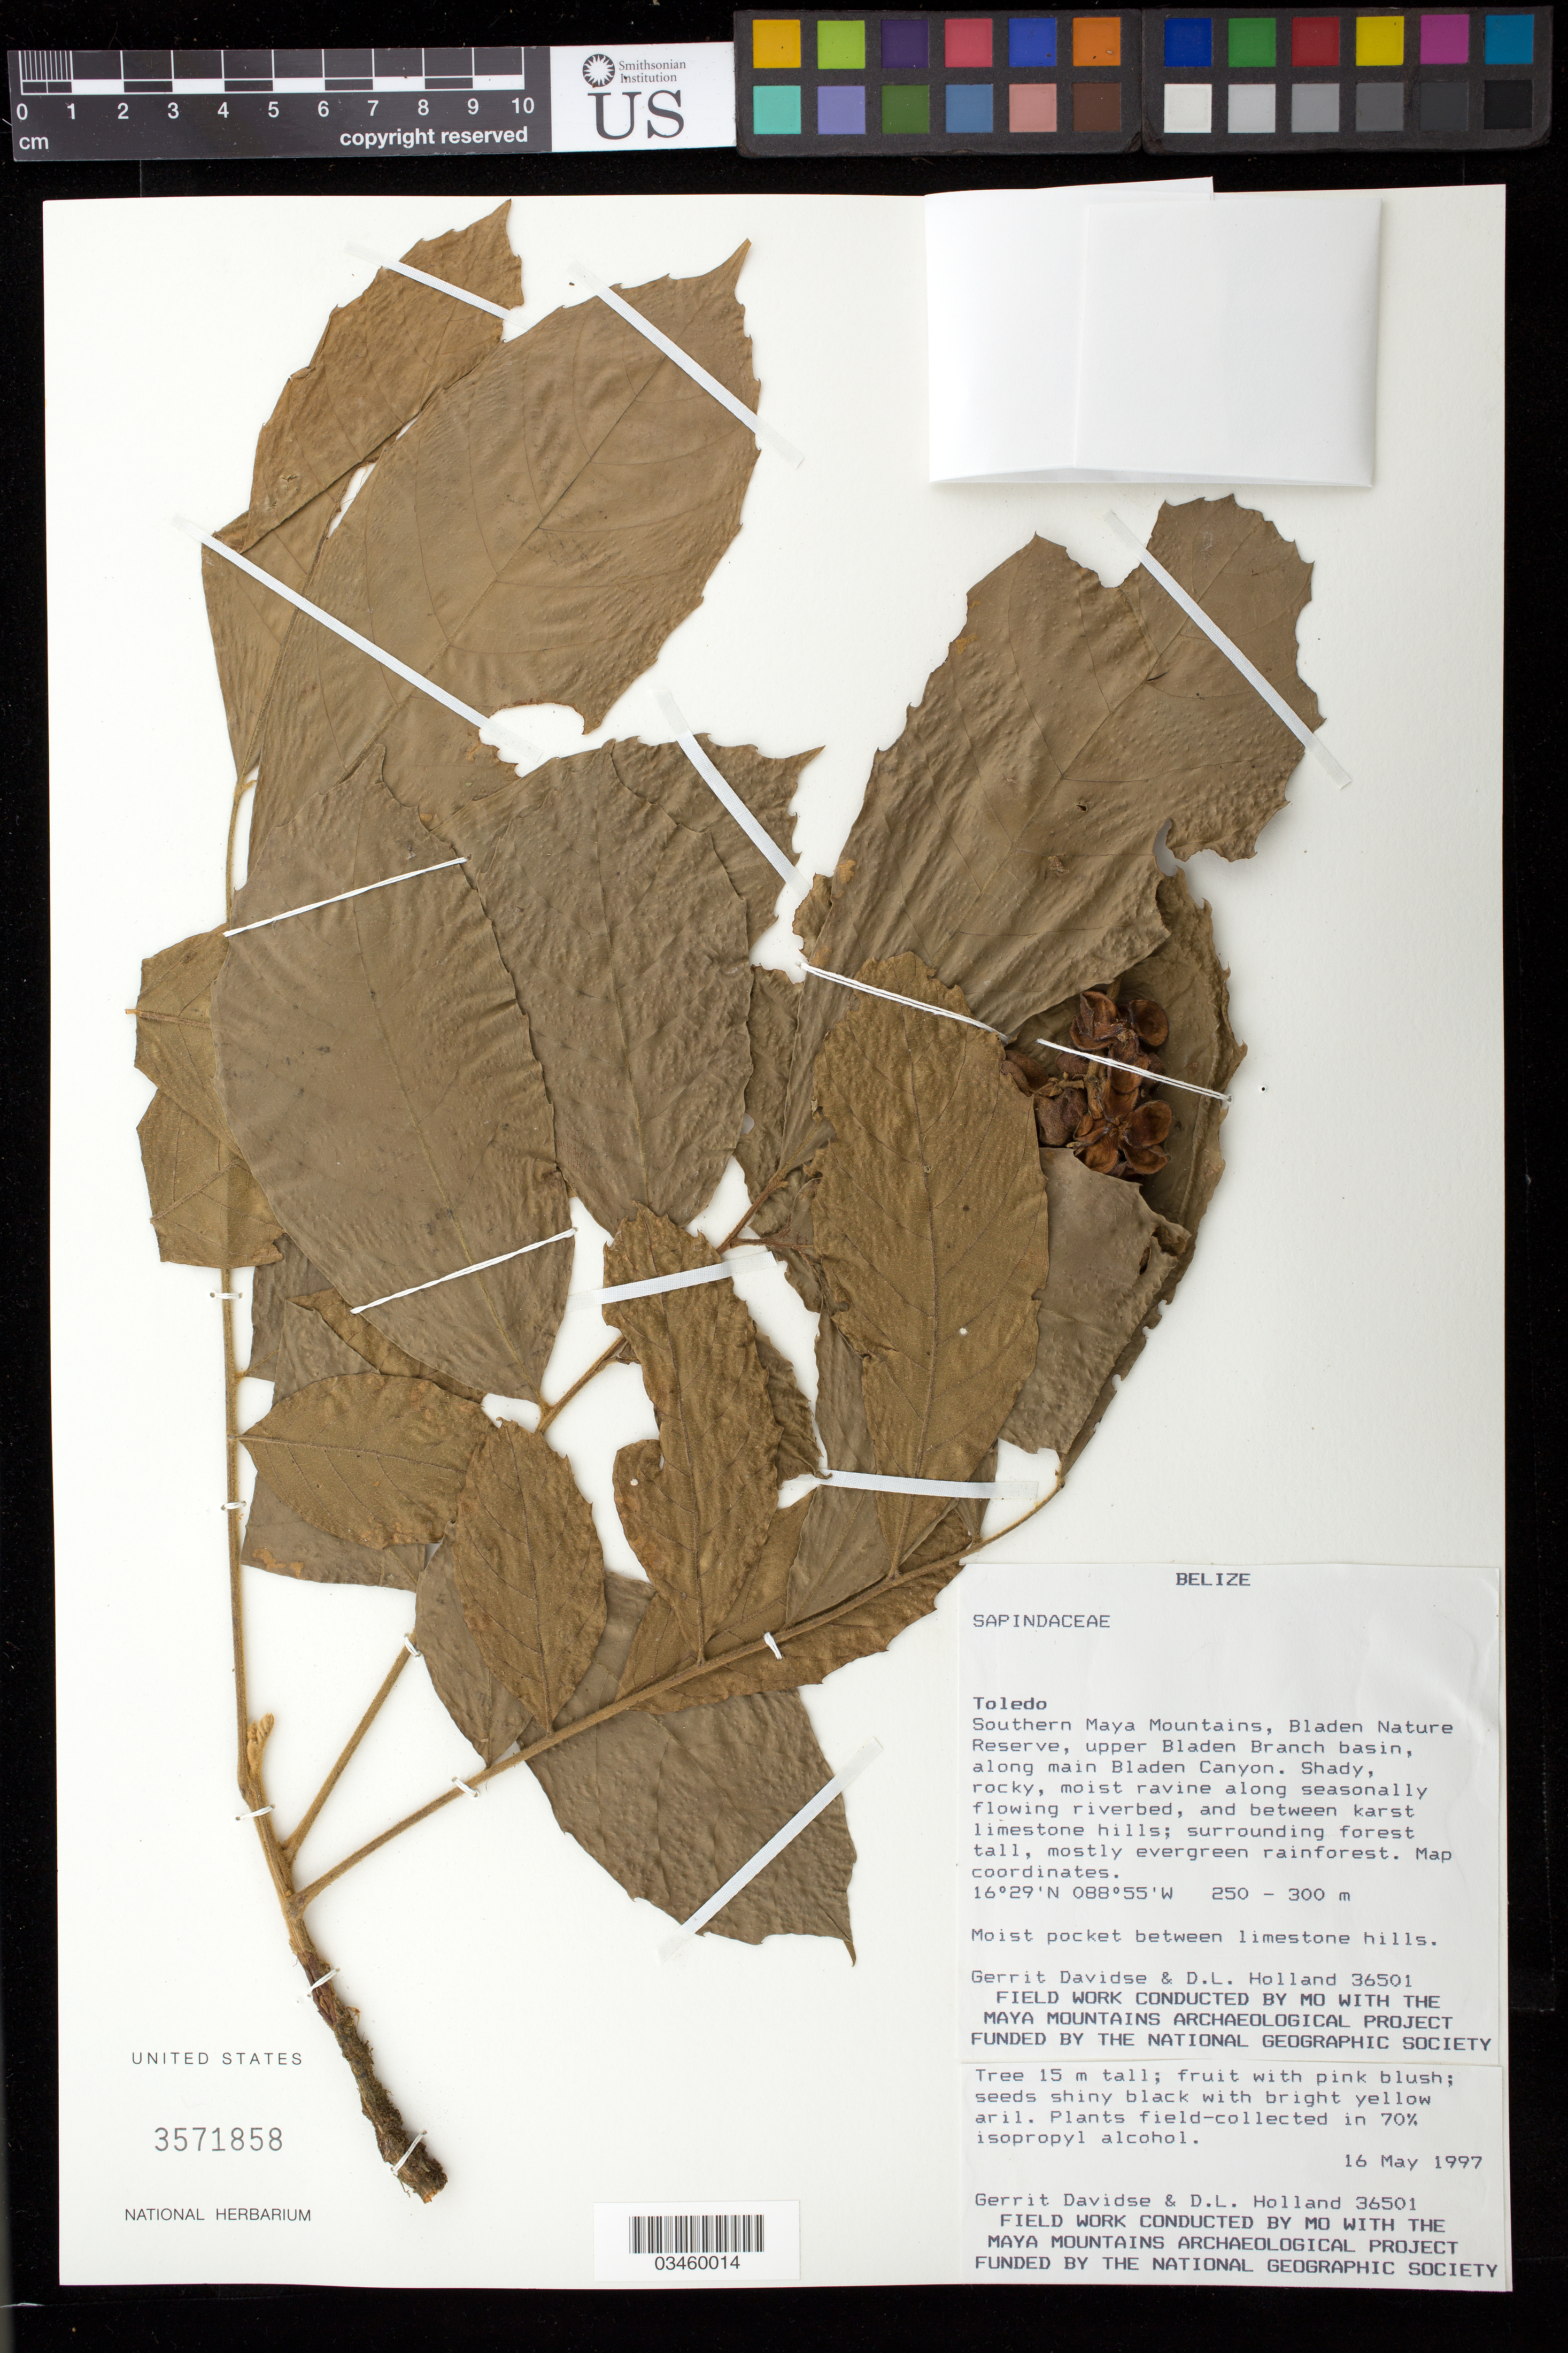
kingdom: Plantae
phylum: Tracheophyta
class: Magnoliopsida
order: Sapindales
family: Sapindaceae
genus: Cupania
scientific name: Cupania guatemalensis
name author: (Turcz.) Radlk.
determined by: Acevedo-Rodriguez, P., (US), Smithsonian Institution - National Museum of Natural History (UNITED STATES)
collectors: G. Davidse & D. Holland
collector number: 36501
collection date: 1997-05-16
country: Belize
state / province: Toledo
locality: Southern Maya Mountains, Bladen Nature Reserve, upper Bladen Branch basin, along main Bladen Canyon.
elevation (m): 250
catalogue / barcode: US 3571858